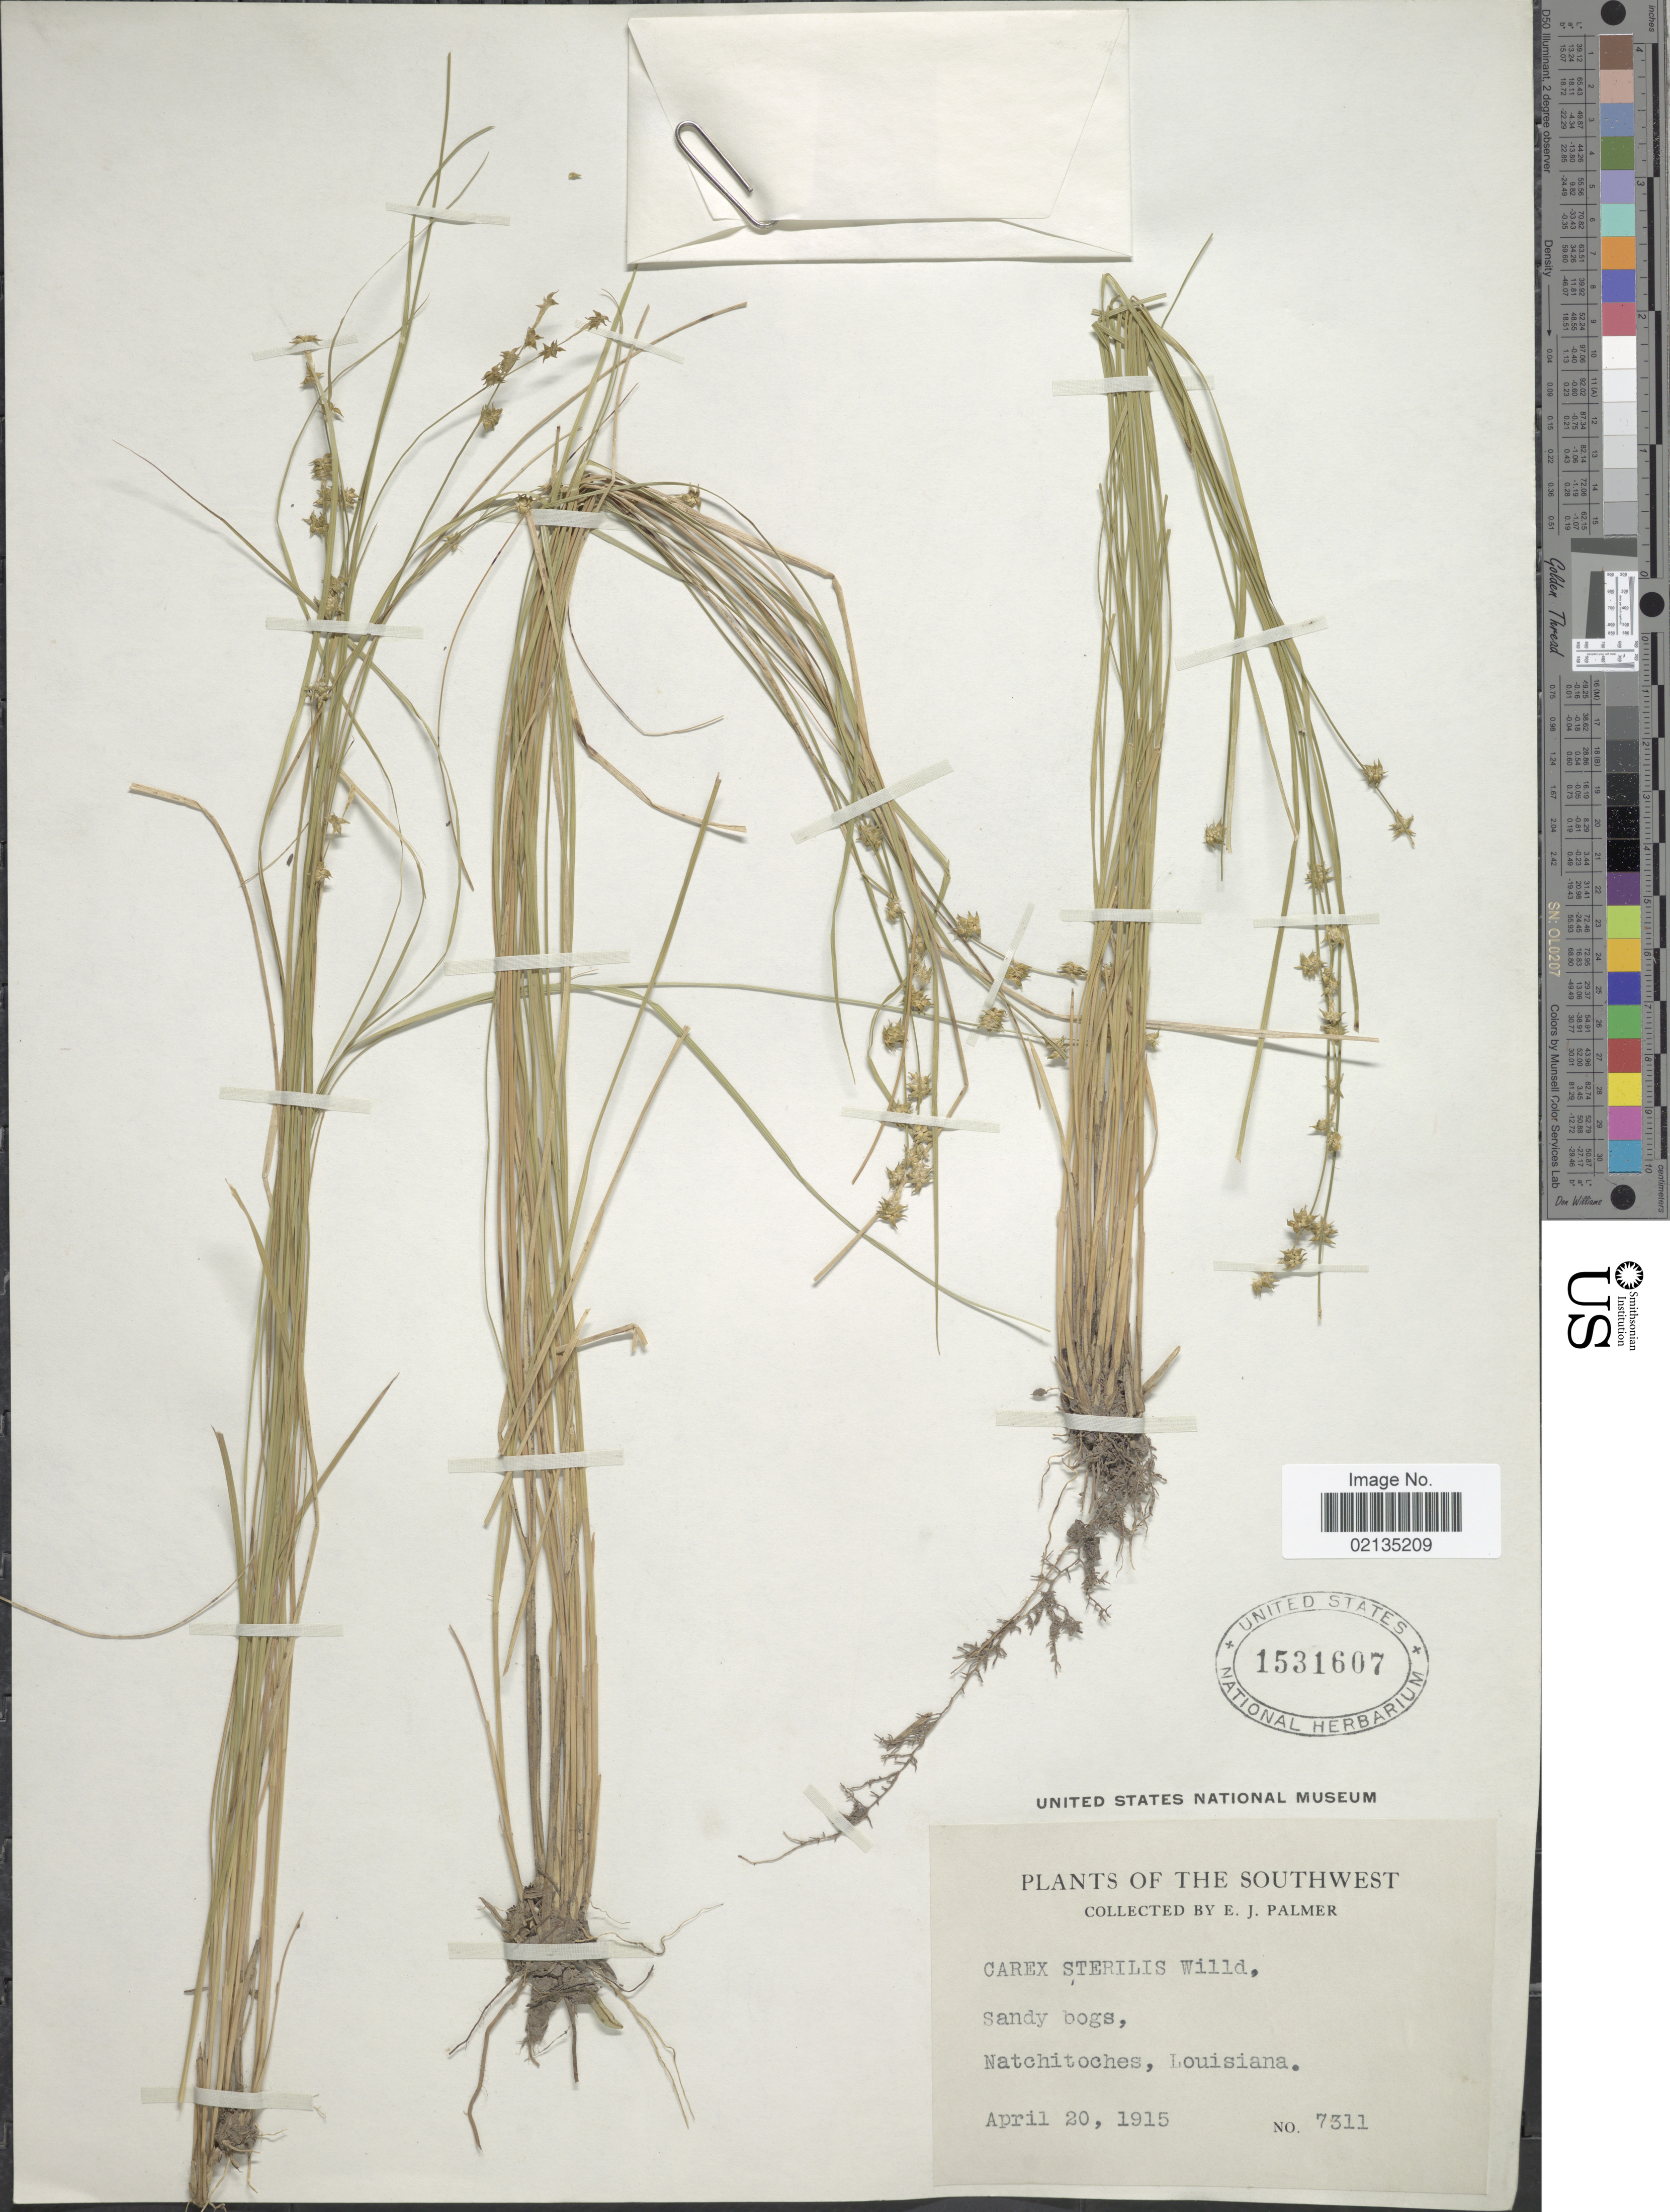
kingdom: Plantae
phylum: Tracheophyta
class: Liliopsida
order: Poales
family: Cyperaceae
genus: Carex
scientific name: Carex sterilis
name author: Willd.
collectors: E. J. Palmer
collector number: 7311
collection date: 1915-04-20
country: United States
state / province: Louisiana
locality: Natchitoches, Louisiana. Southwest.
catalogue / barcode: US 1531607